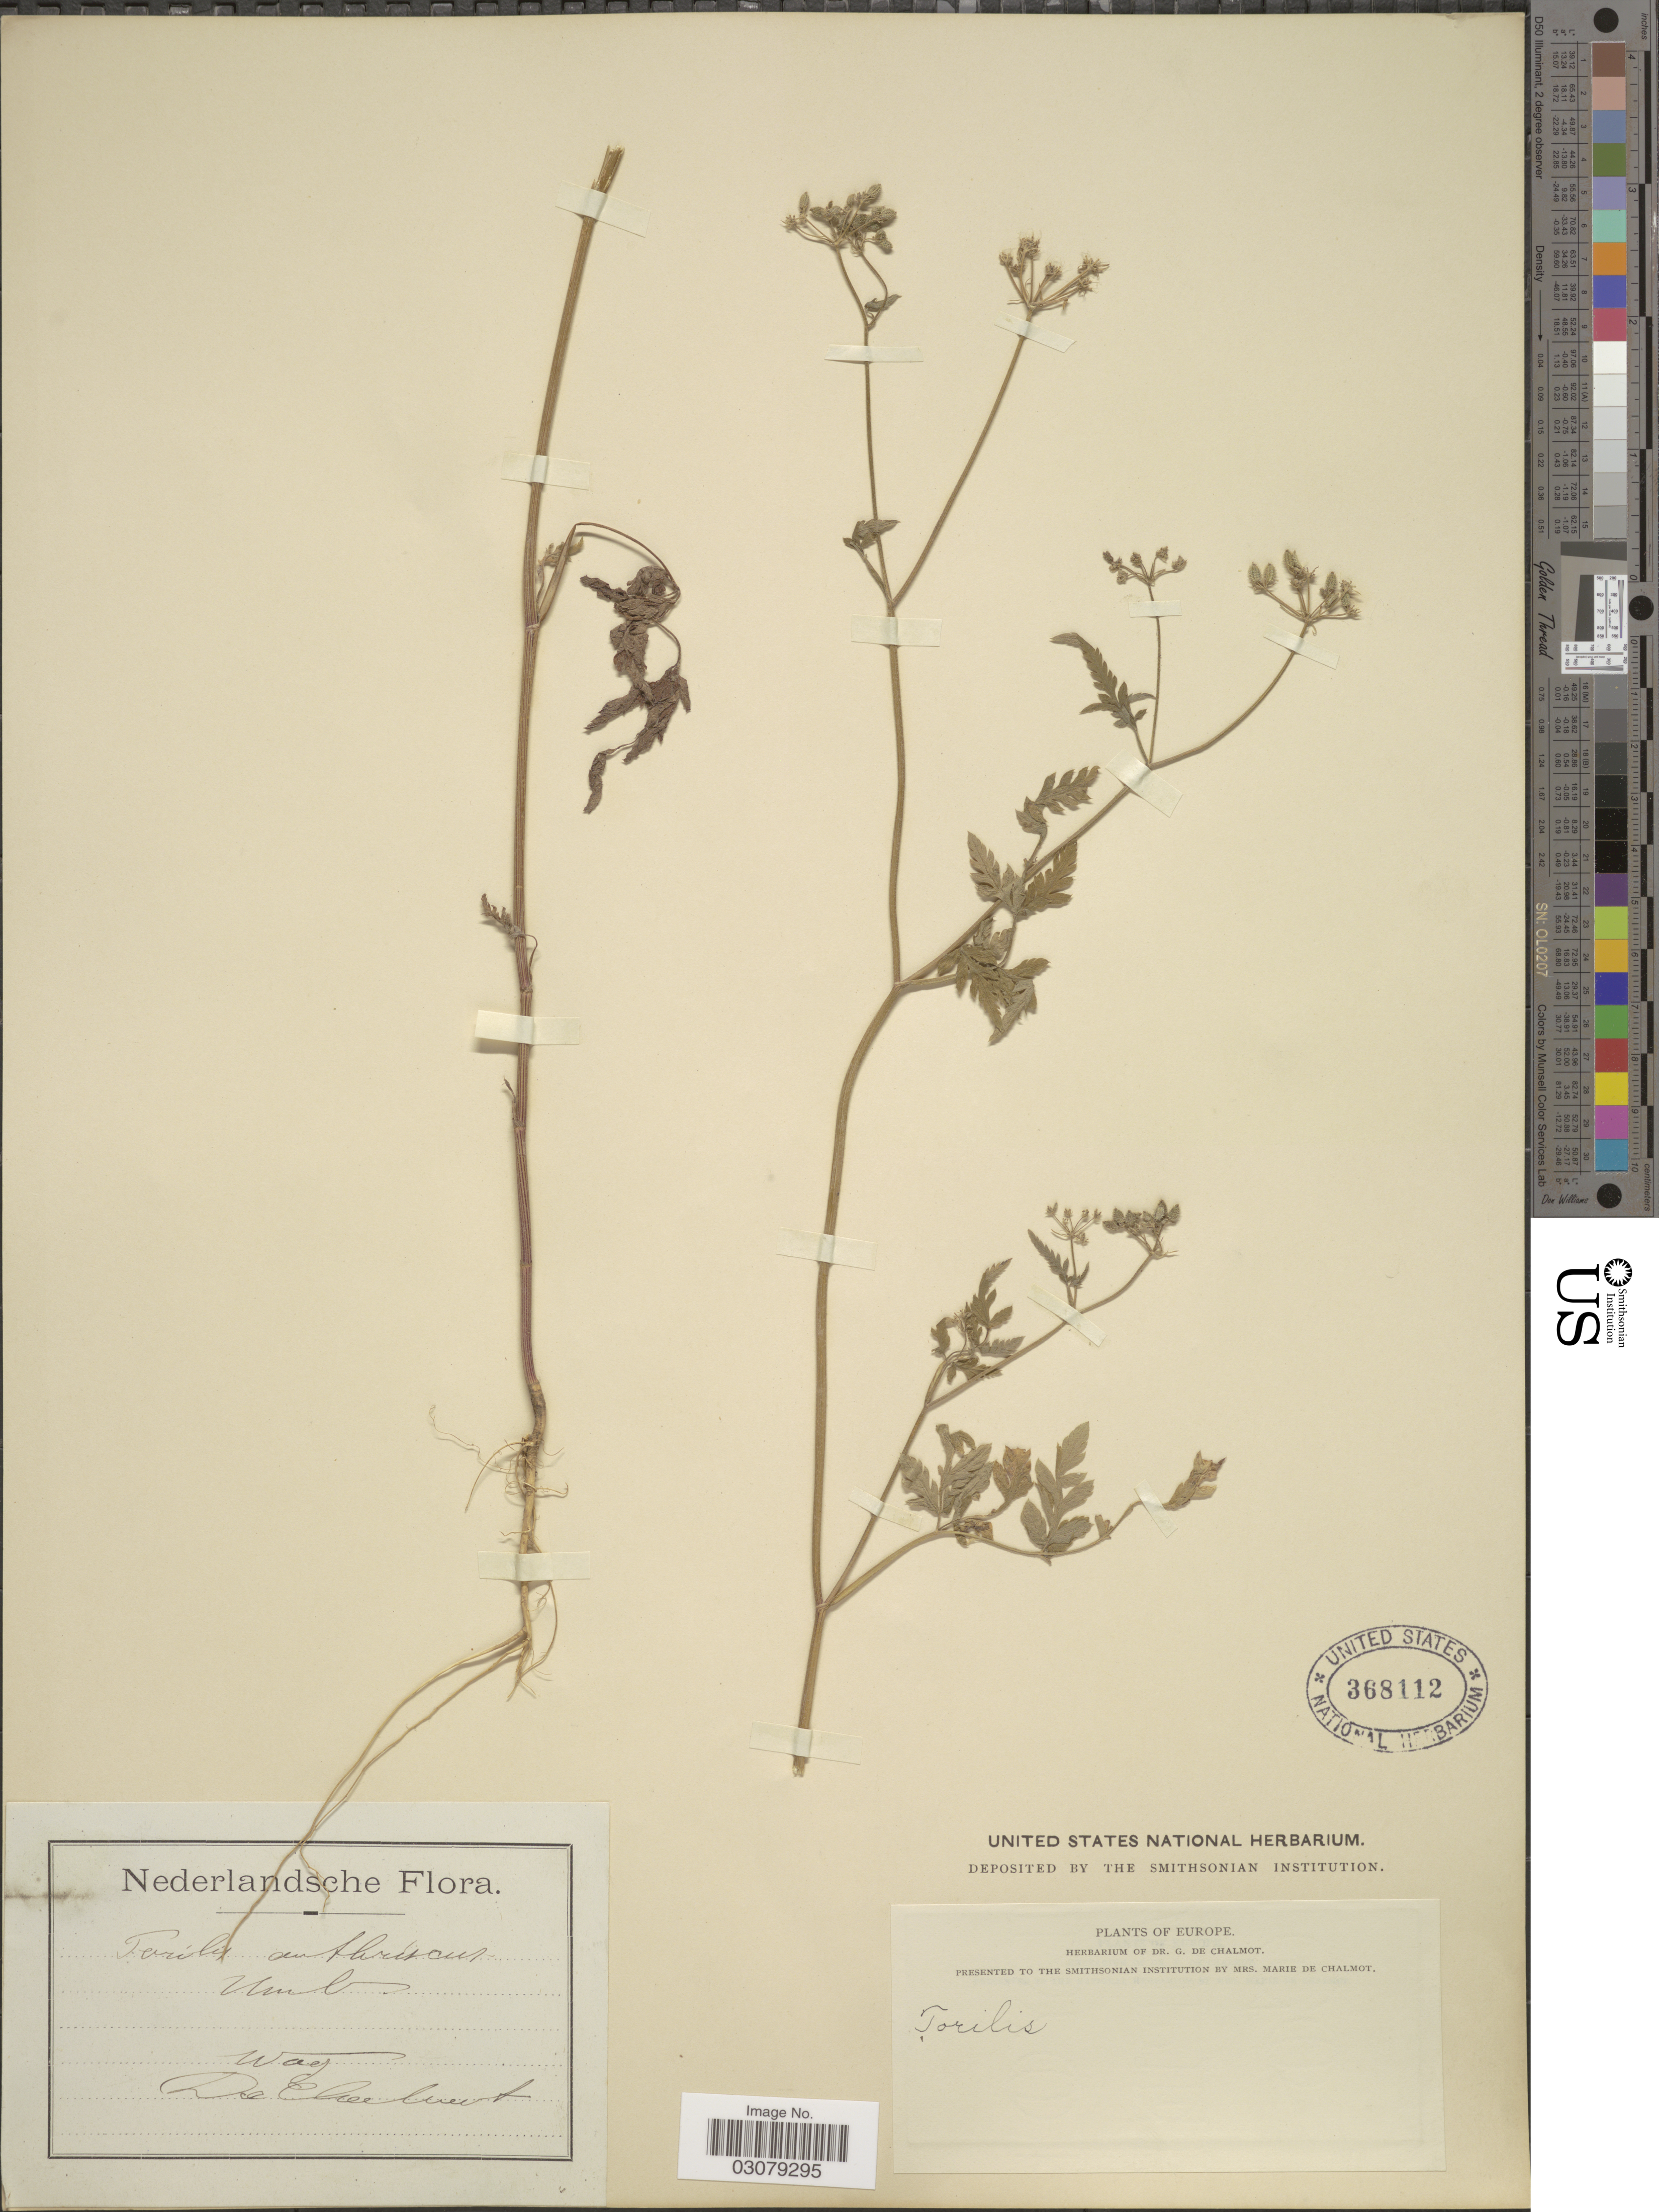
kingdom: Plantae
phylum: Tracheophyta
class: Magnoliopsida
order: Apiales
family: Apiaceae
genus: Torilis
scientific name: Torilis japonica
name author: (Houtt.) DC.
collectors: G. de Chalmot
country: Netherlands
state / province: Gelderland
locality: Wag.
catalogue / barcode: US 368112